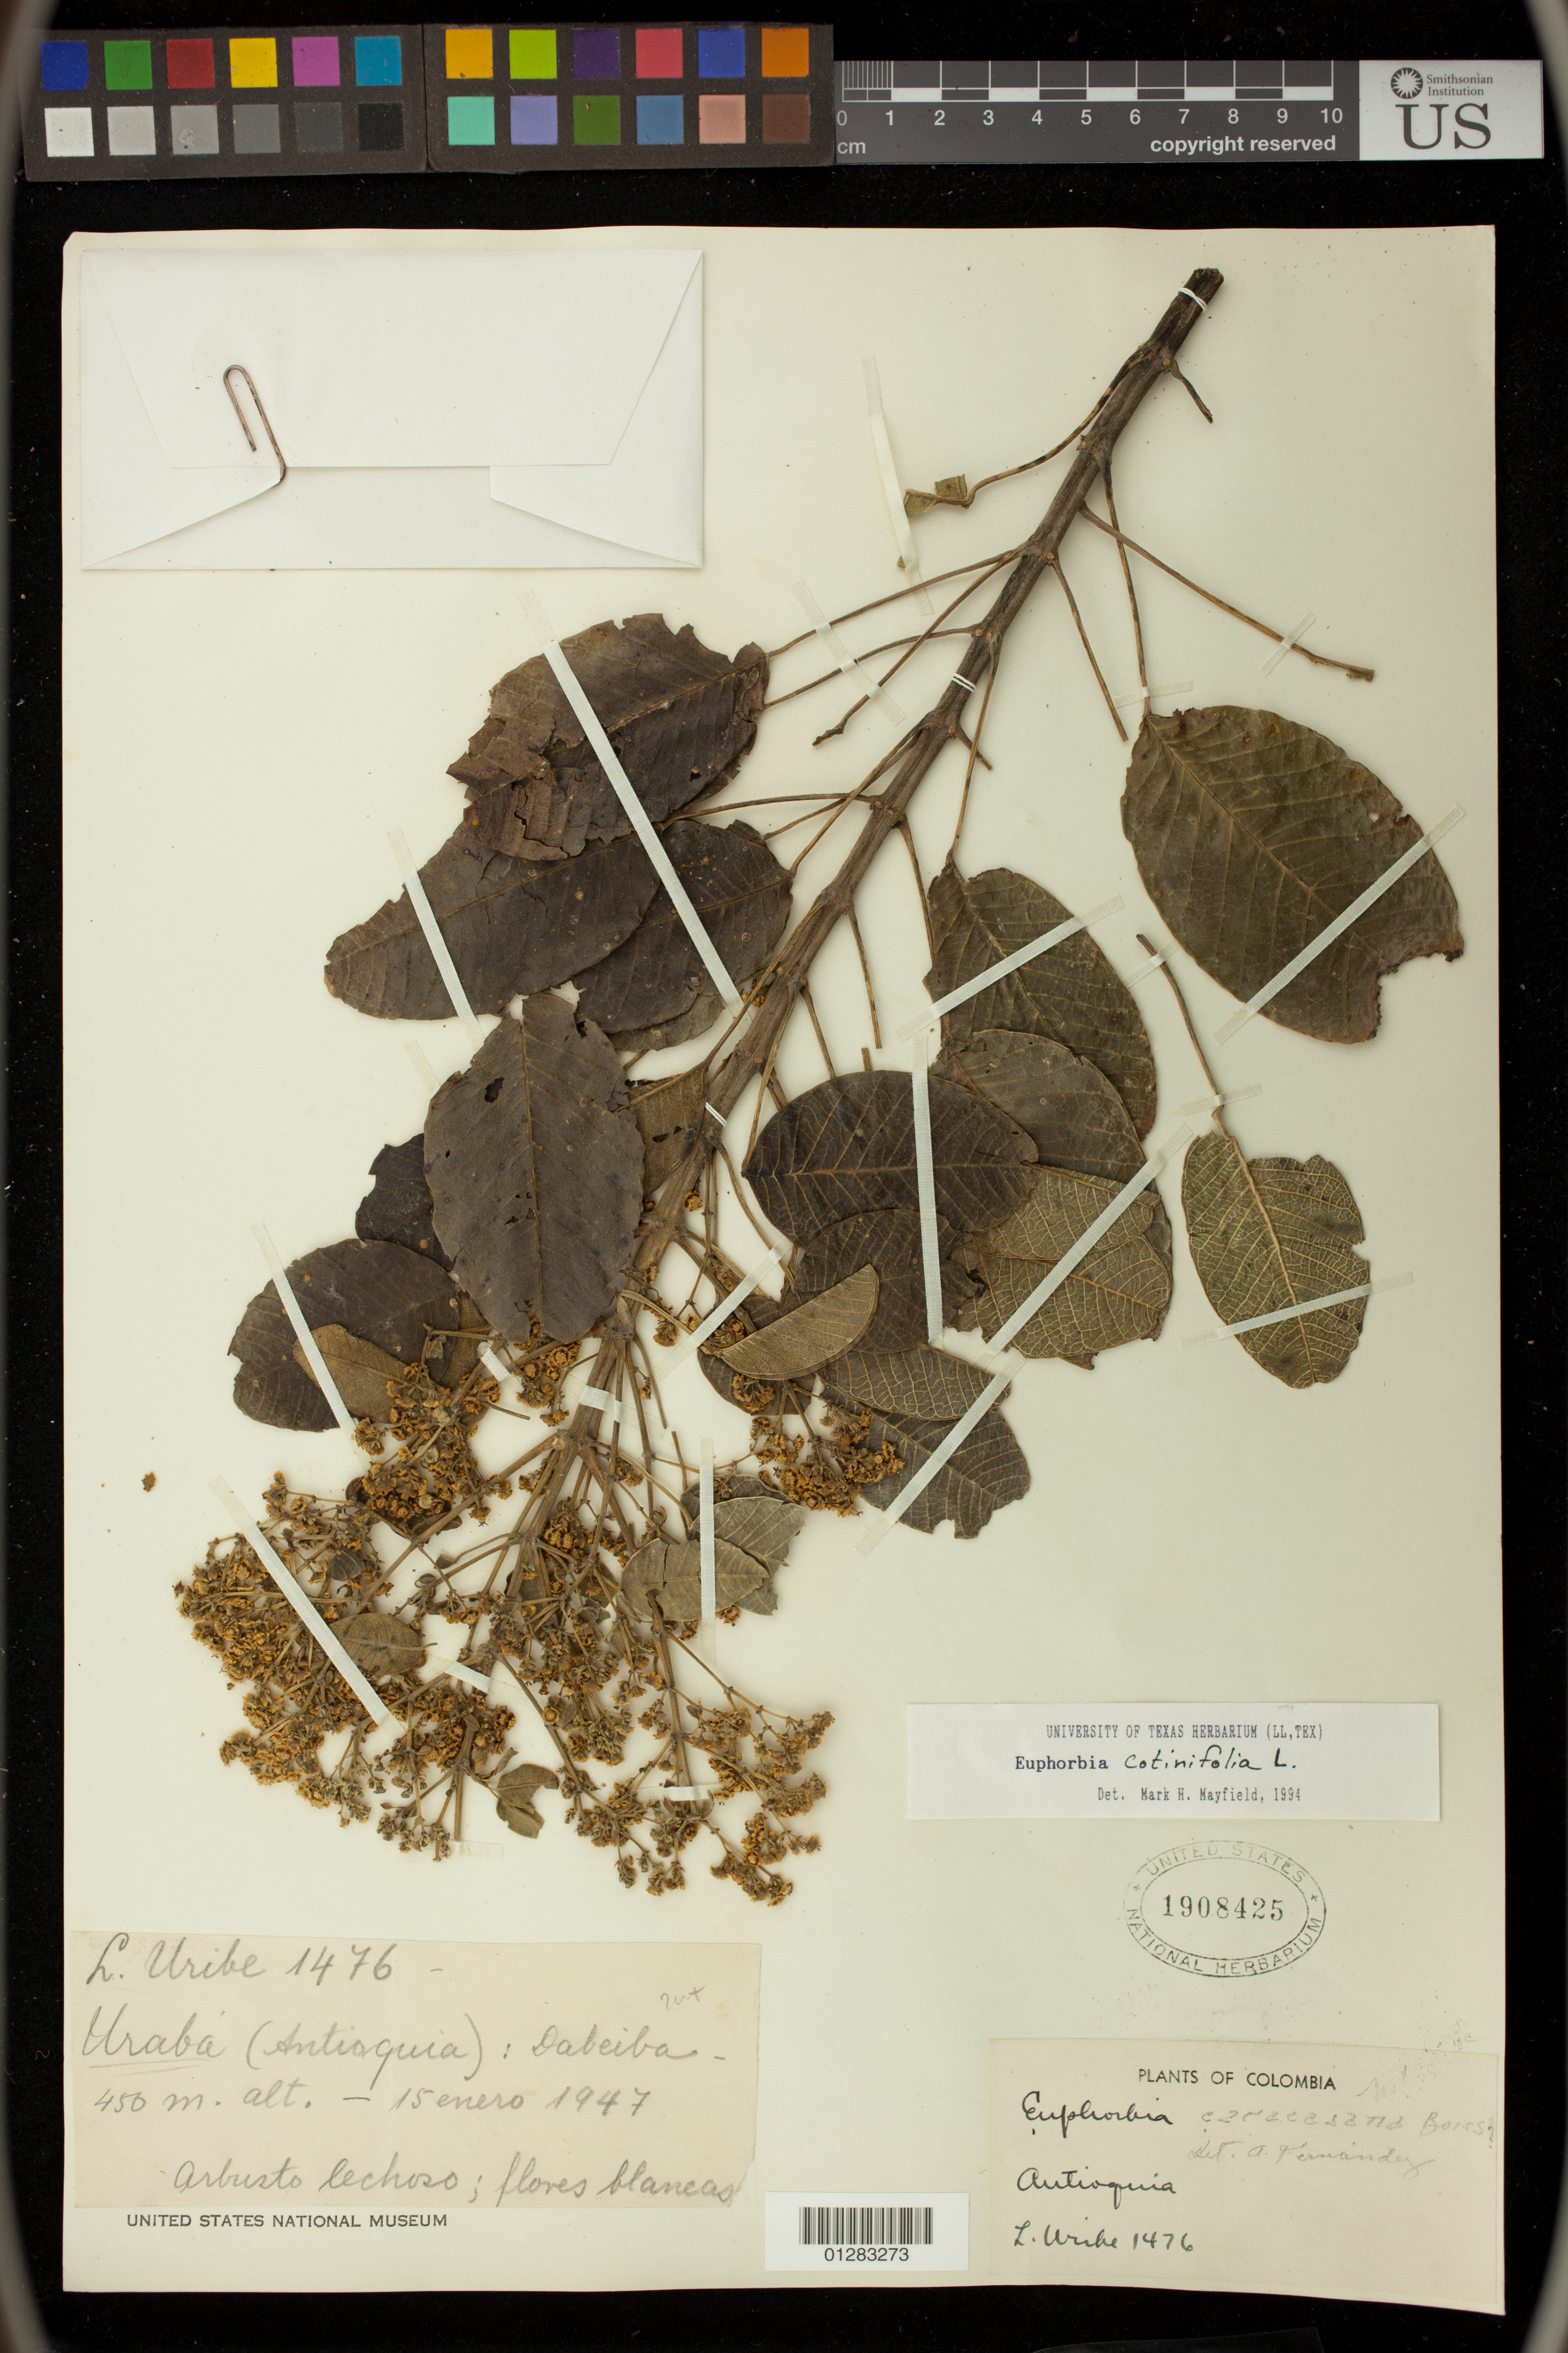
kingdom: Plantae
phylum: Tracheophyta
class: Magnoliopsida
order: Malpighiales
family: Euphorbiaceae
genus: Euphorbia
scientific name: Euphorbia cotinifolia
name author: L.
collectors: L. Uribe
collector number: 1476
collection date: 1947-01-15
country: Colombia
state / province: Antioquia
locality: Uraba (Antisquira): Dabeiba.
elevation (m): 450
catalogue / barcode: US 1908425